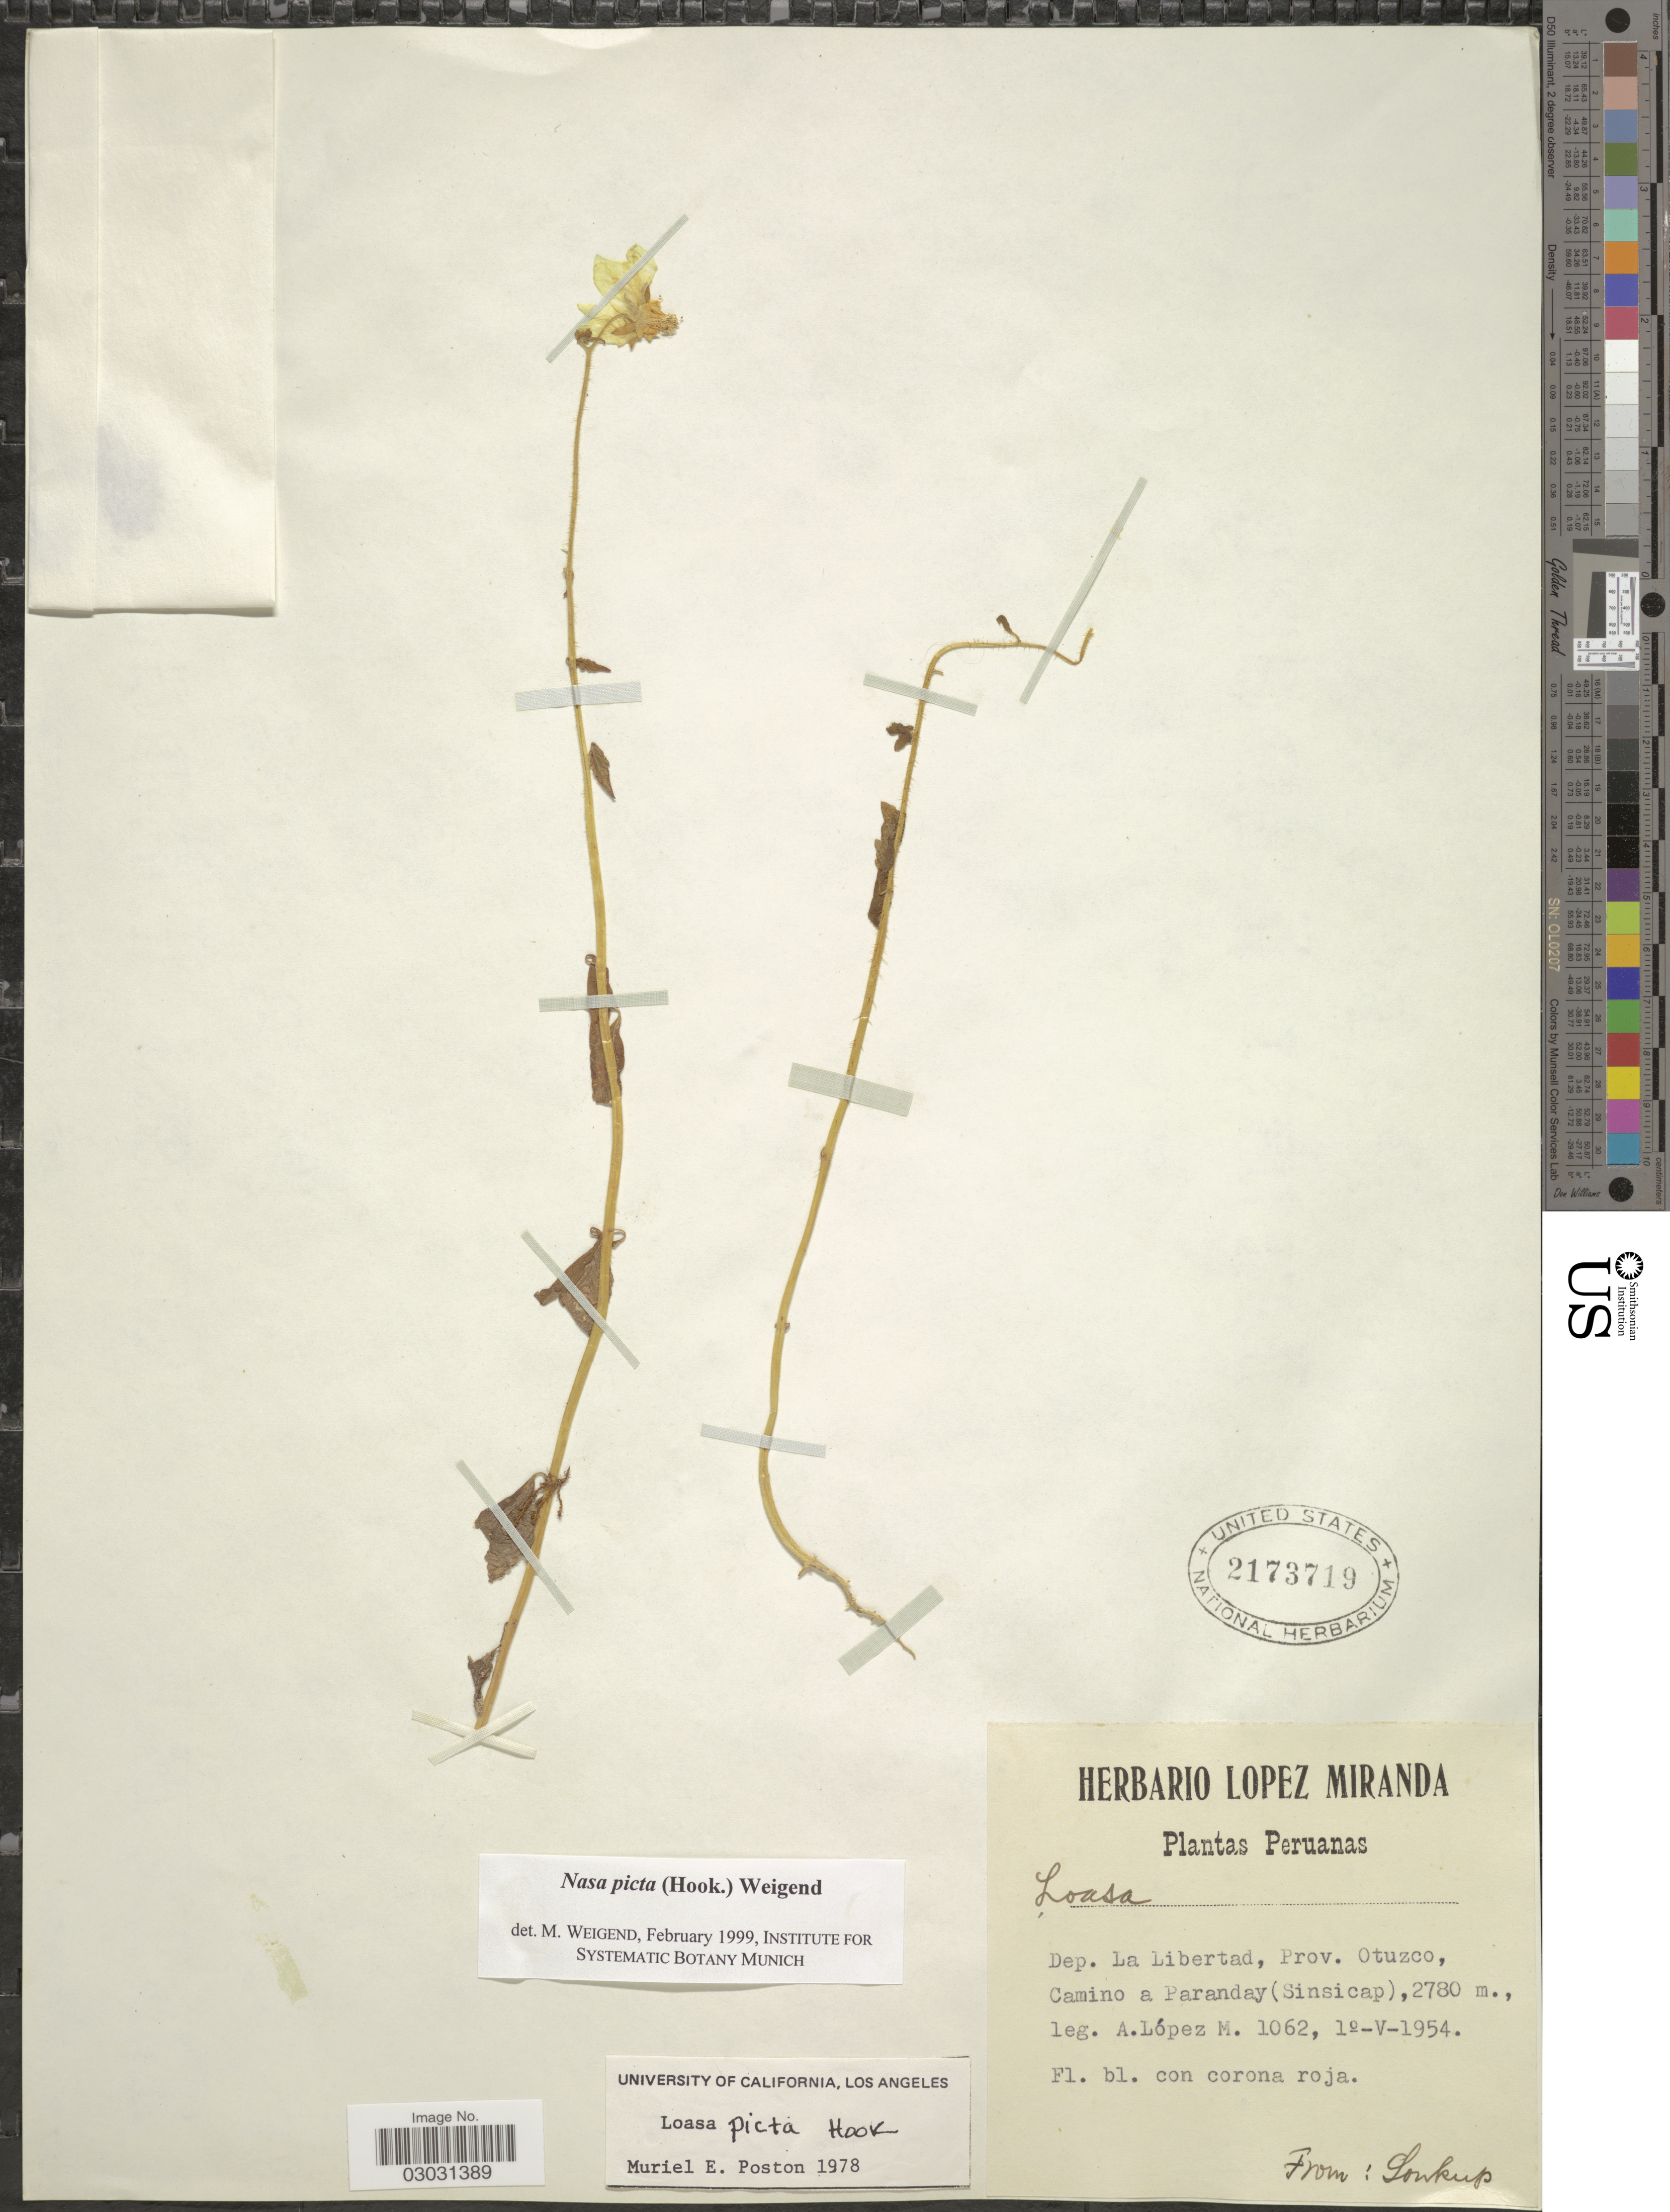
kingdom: Plantae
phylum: Tracheophyta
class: Magnoliopsida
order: Cornales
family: Loasaceae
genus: Nasa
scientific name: Nasa picta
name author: (Hook. f.) Molinari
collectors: A. López M.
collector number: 1062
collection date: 1954-05-01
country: Peru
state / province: La Libertad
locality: Dep. La Libertad, Prov. Otuzco, Camino a Paranday (Sinsicap).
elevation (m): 2780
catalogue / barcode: US 2173719